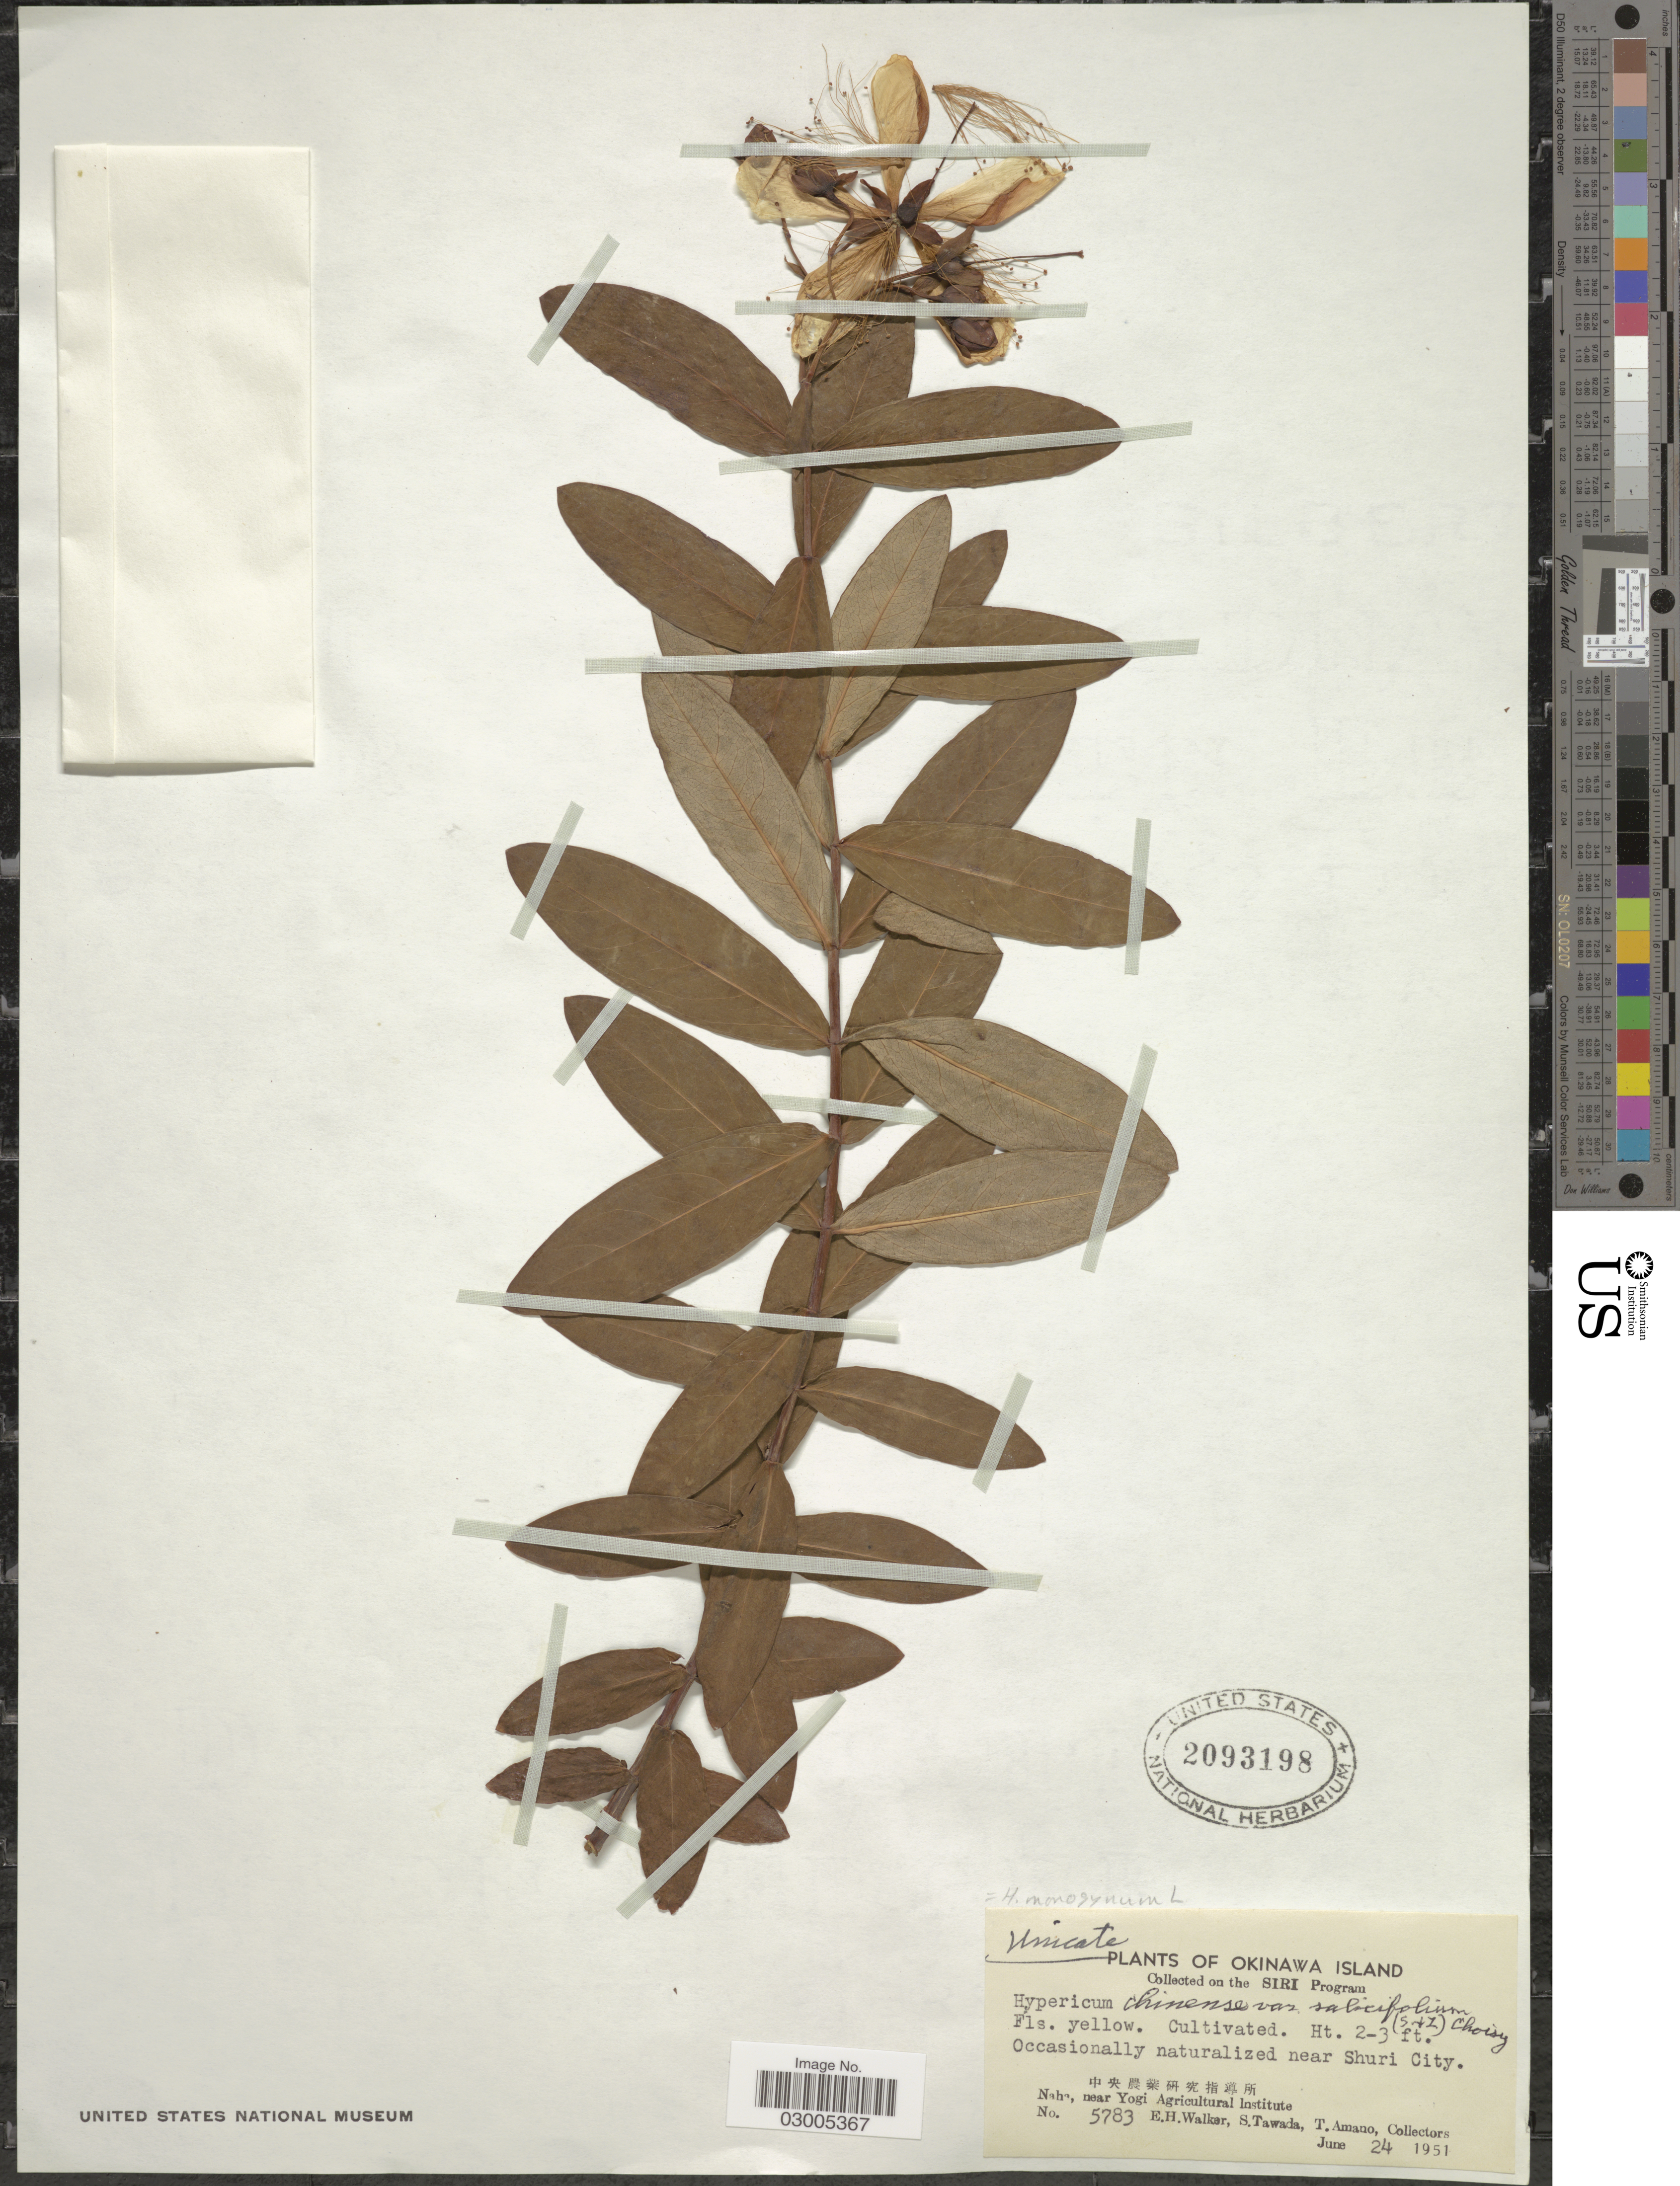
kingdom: Plantae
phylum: Tracheophyta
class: Magnoliopsida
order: Malpighiales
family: Hypericaceae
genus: Hypericum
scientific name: Hypericum monogynum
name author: L.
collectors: E. H. Walker, S. Tawada & T. Amano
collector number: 5783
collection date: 1951-06-24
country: Japan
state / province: Okinawa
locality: Okinawa Island. Naha, near Yogi Agricultural Institute.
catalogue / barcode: US 2093198